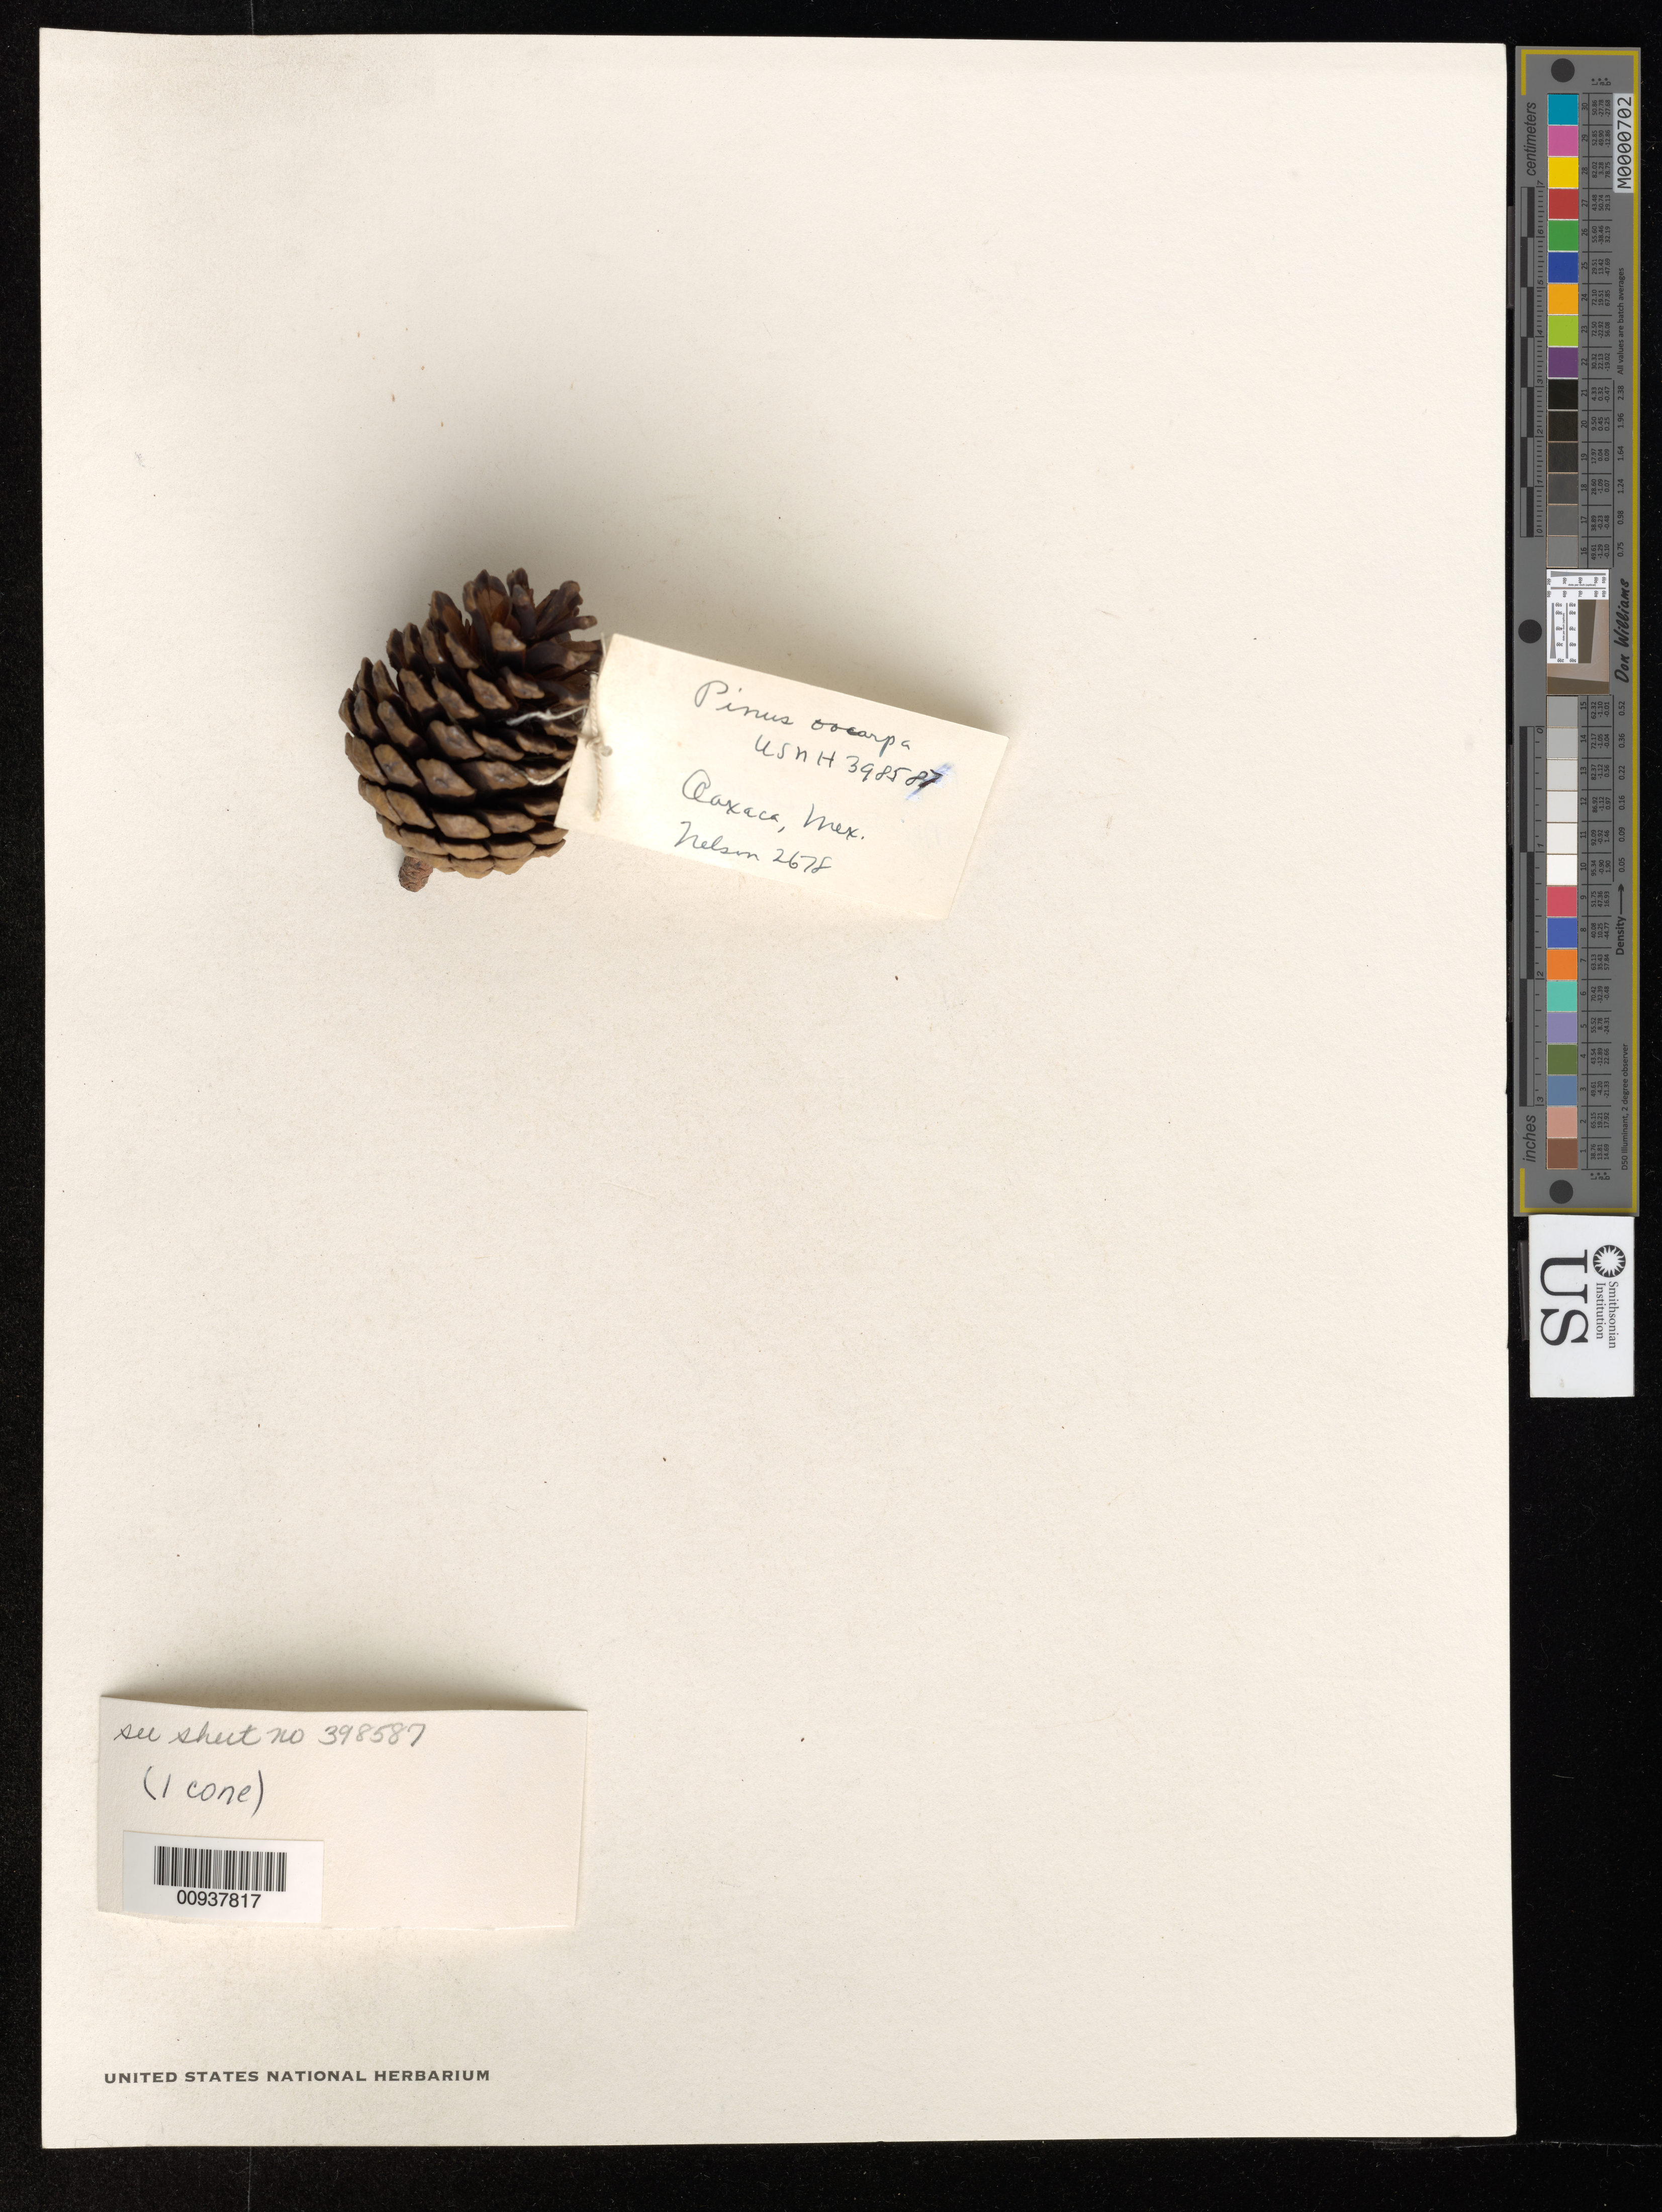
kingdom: Plantae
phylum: Tracheophyta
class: Pinopsida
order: Pinales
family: Pinaceae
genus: Pinus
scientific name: Pinus oocarpa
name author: Schiede ex Schltdl.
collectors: E. W. Nelson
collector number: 2678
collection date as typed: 18 Jun 1895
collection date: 1895-06-18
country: Mexico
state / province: Oaxaca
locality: Near Santo Domingo.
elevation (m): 488